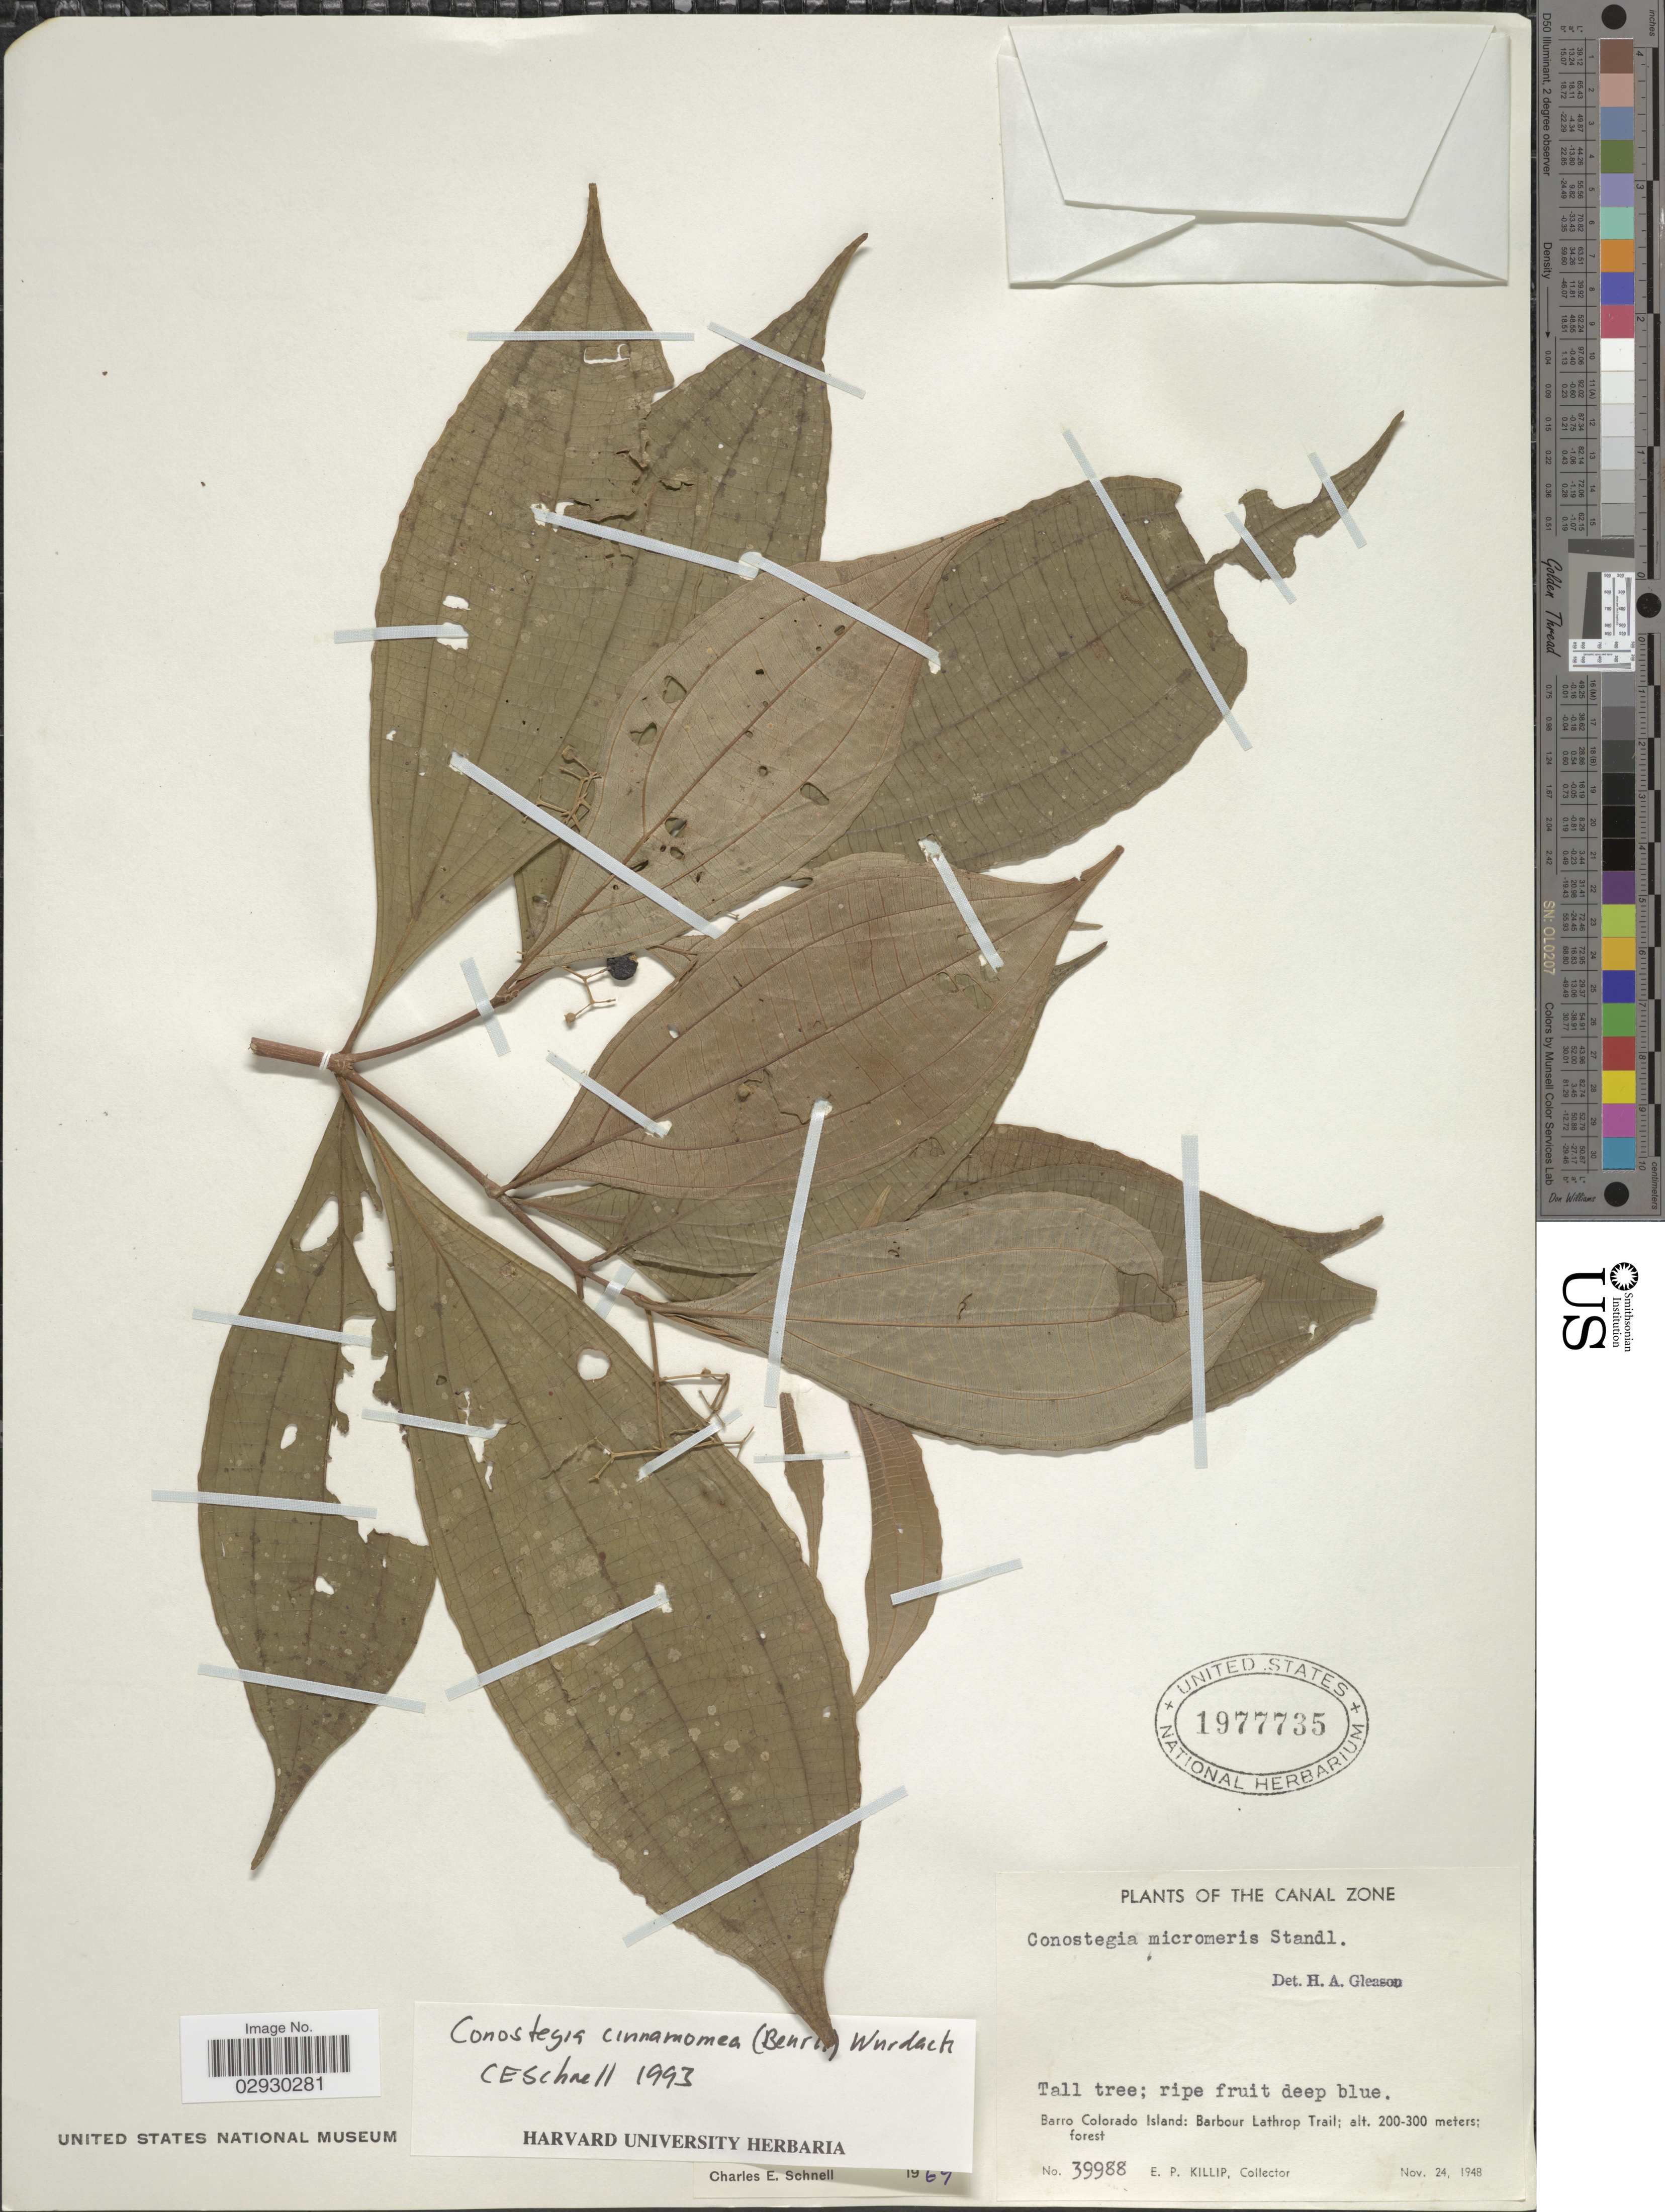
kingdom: Plantae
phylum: Tracheophyta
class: Magnoliopsida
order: Myrtales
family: Melastomataceae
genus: Conostegia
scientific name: Conostegia cinnamomea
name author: (Beurl.) Cogn.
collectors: E. P. Killip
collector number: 39988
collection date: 1948-11-24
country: Panama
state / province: Panamá Oeste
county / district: Canal Zone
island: Barro Colorado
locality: Canal Zone. Barro Colorado Island: Barbour Lathrop Trail.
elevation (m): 200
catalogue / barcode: US 1977735